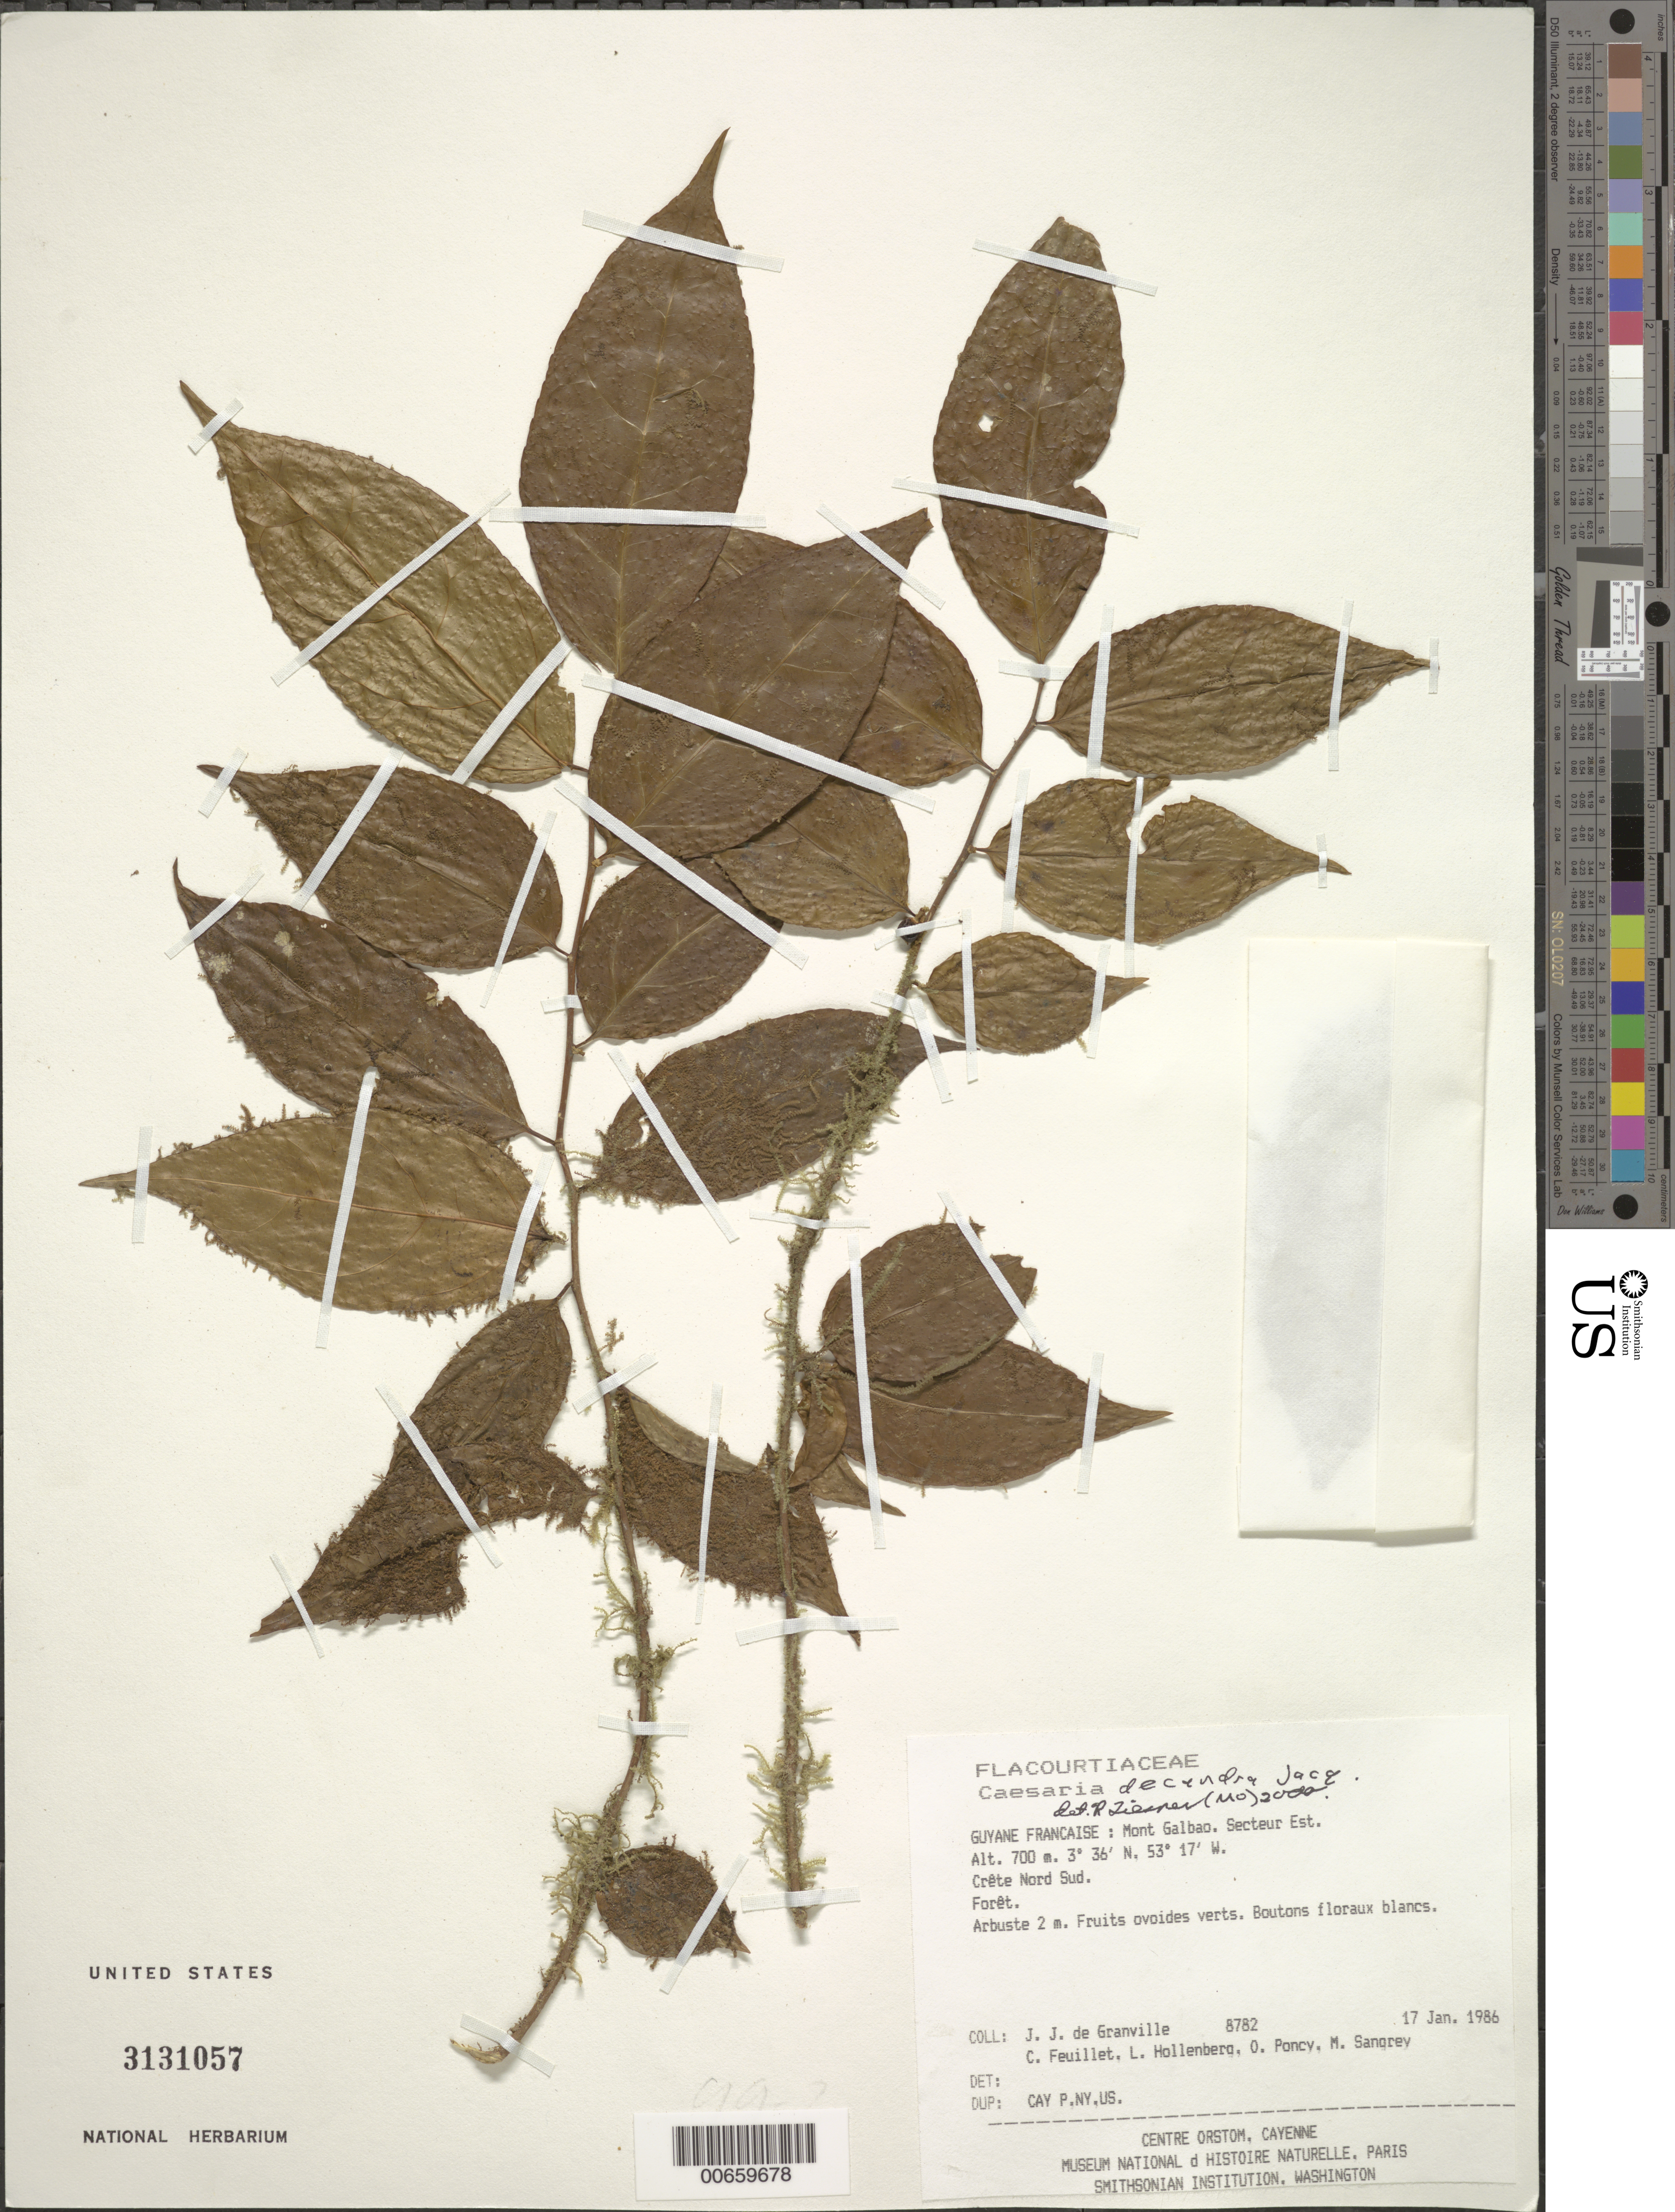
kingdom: Plantae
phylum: Tracheophyta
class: Magnoliopsida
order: Malpighiales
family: Salicaceae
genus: Casearia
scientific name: Casearia decandra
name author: Jacq.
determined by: Liesner, R. L.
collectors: J.-J. de Granville, C. Feuillet, L. Hollenberg, O. Poncy & M. S. Sangrey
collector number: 8782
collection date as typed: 17-Jan-86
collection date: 1986-01-17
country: French Guiana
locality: Mont Galbao. Secteur Est. Crête Nord Sud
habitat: Forêt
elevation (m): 700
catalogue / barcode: US 3131057